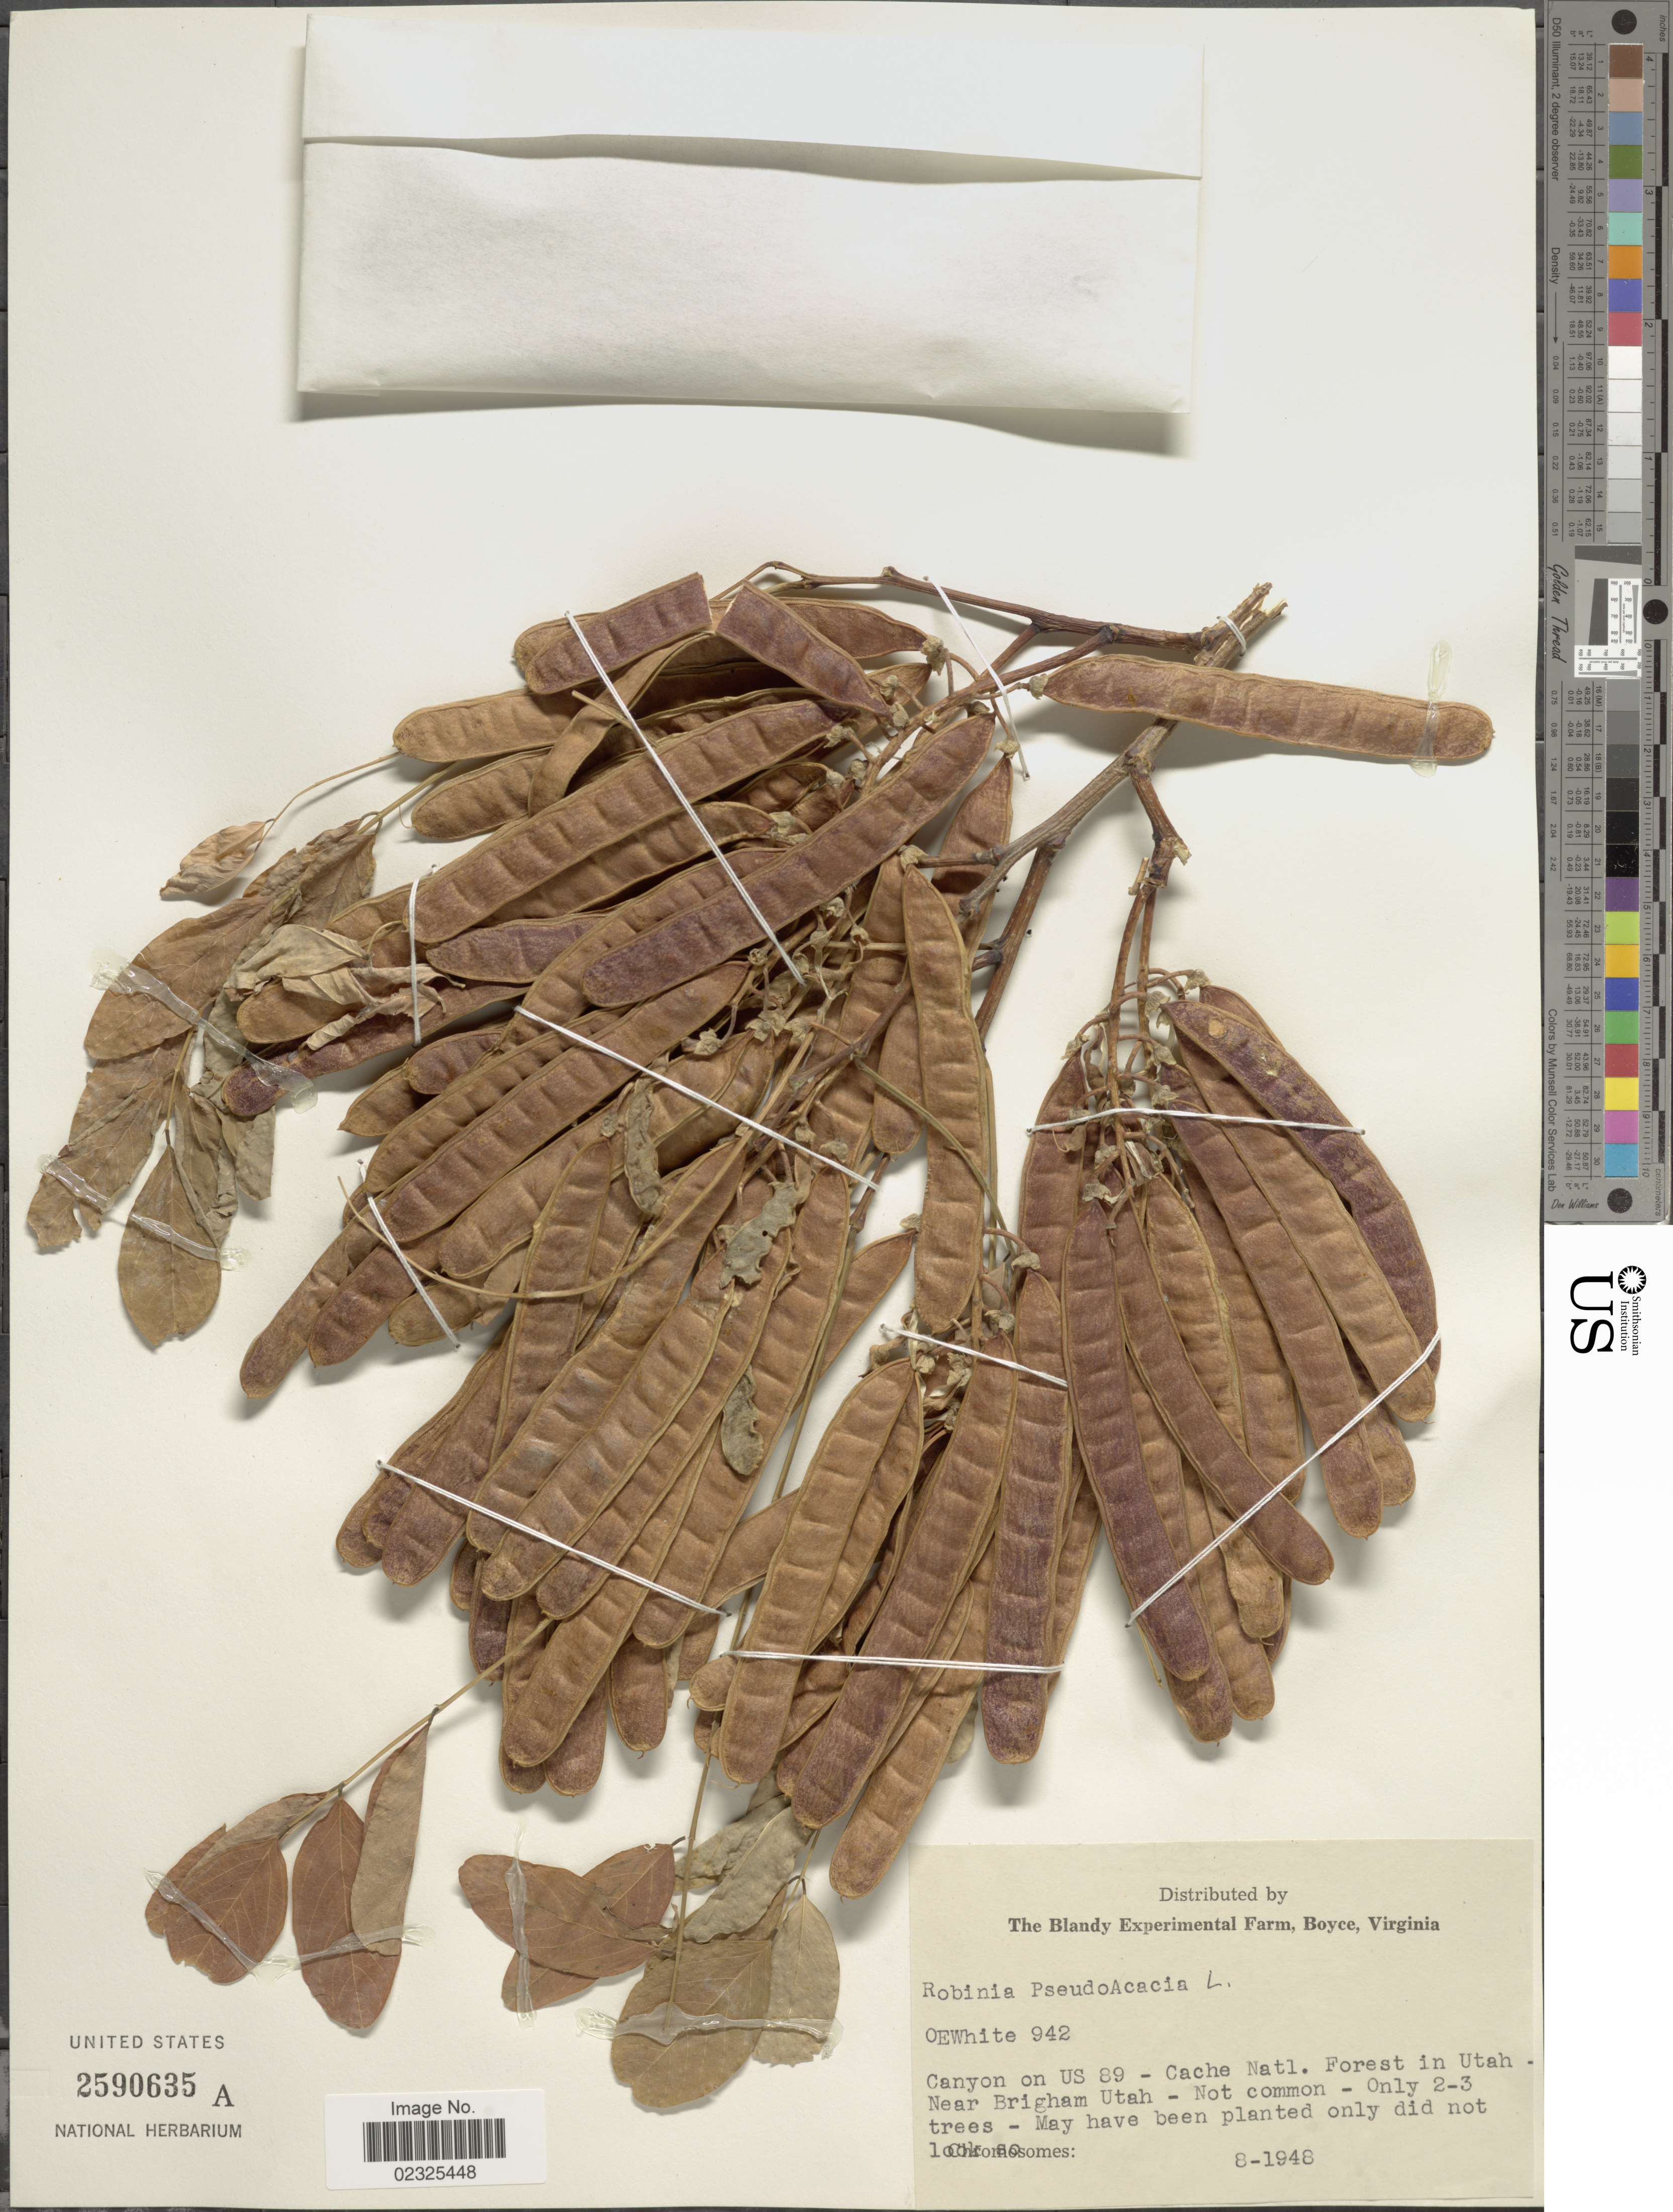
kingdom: Plantae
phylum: Tracheophyta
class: Magnoliopsida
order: Fabales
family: Fabaceae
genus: Robinia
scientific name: Robinia pseudoacacia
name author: L.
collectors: O. E. White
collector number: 942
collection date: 1948-08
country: United States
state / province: Utah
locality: Canyon on US 89, Cache Natl. Forest in Utah, near Brigham Utah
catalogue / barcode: US 2590635A